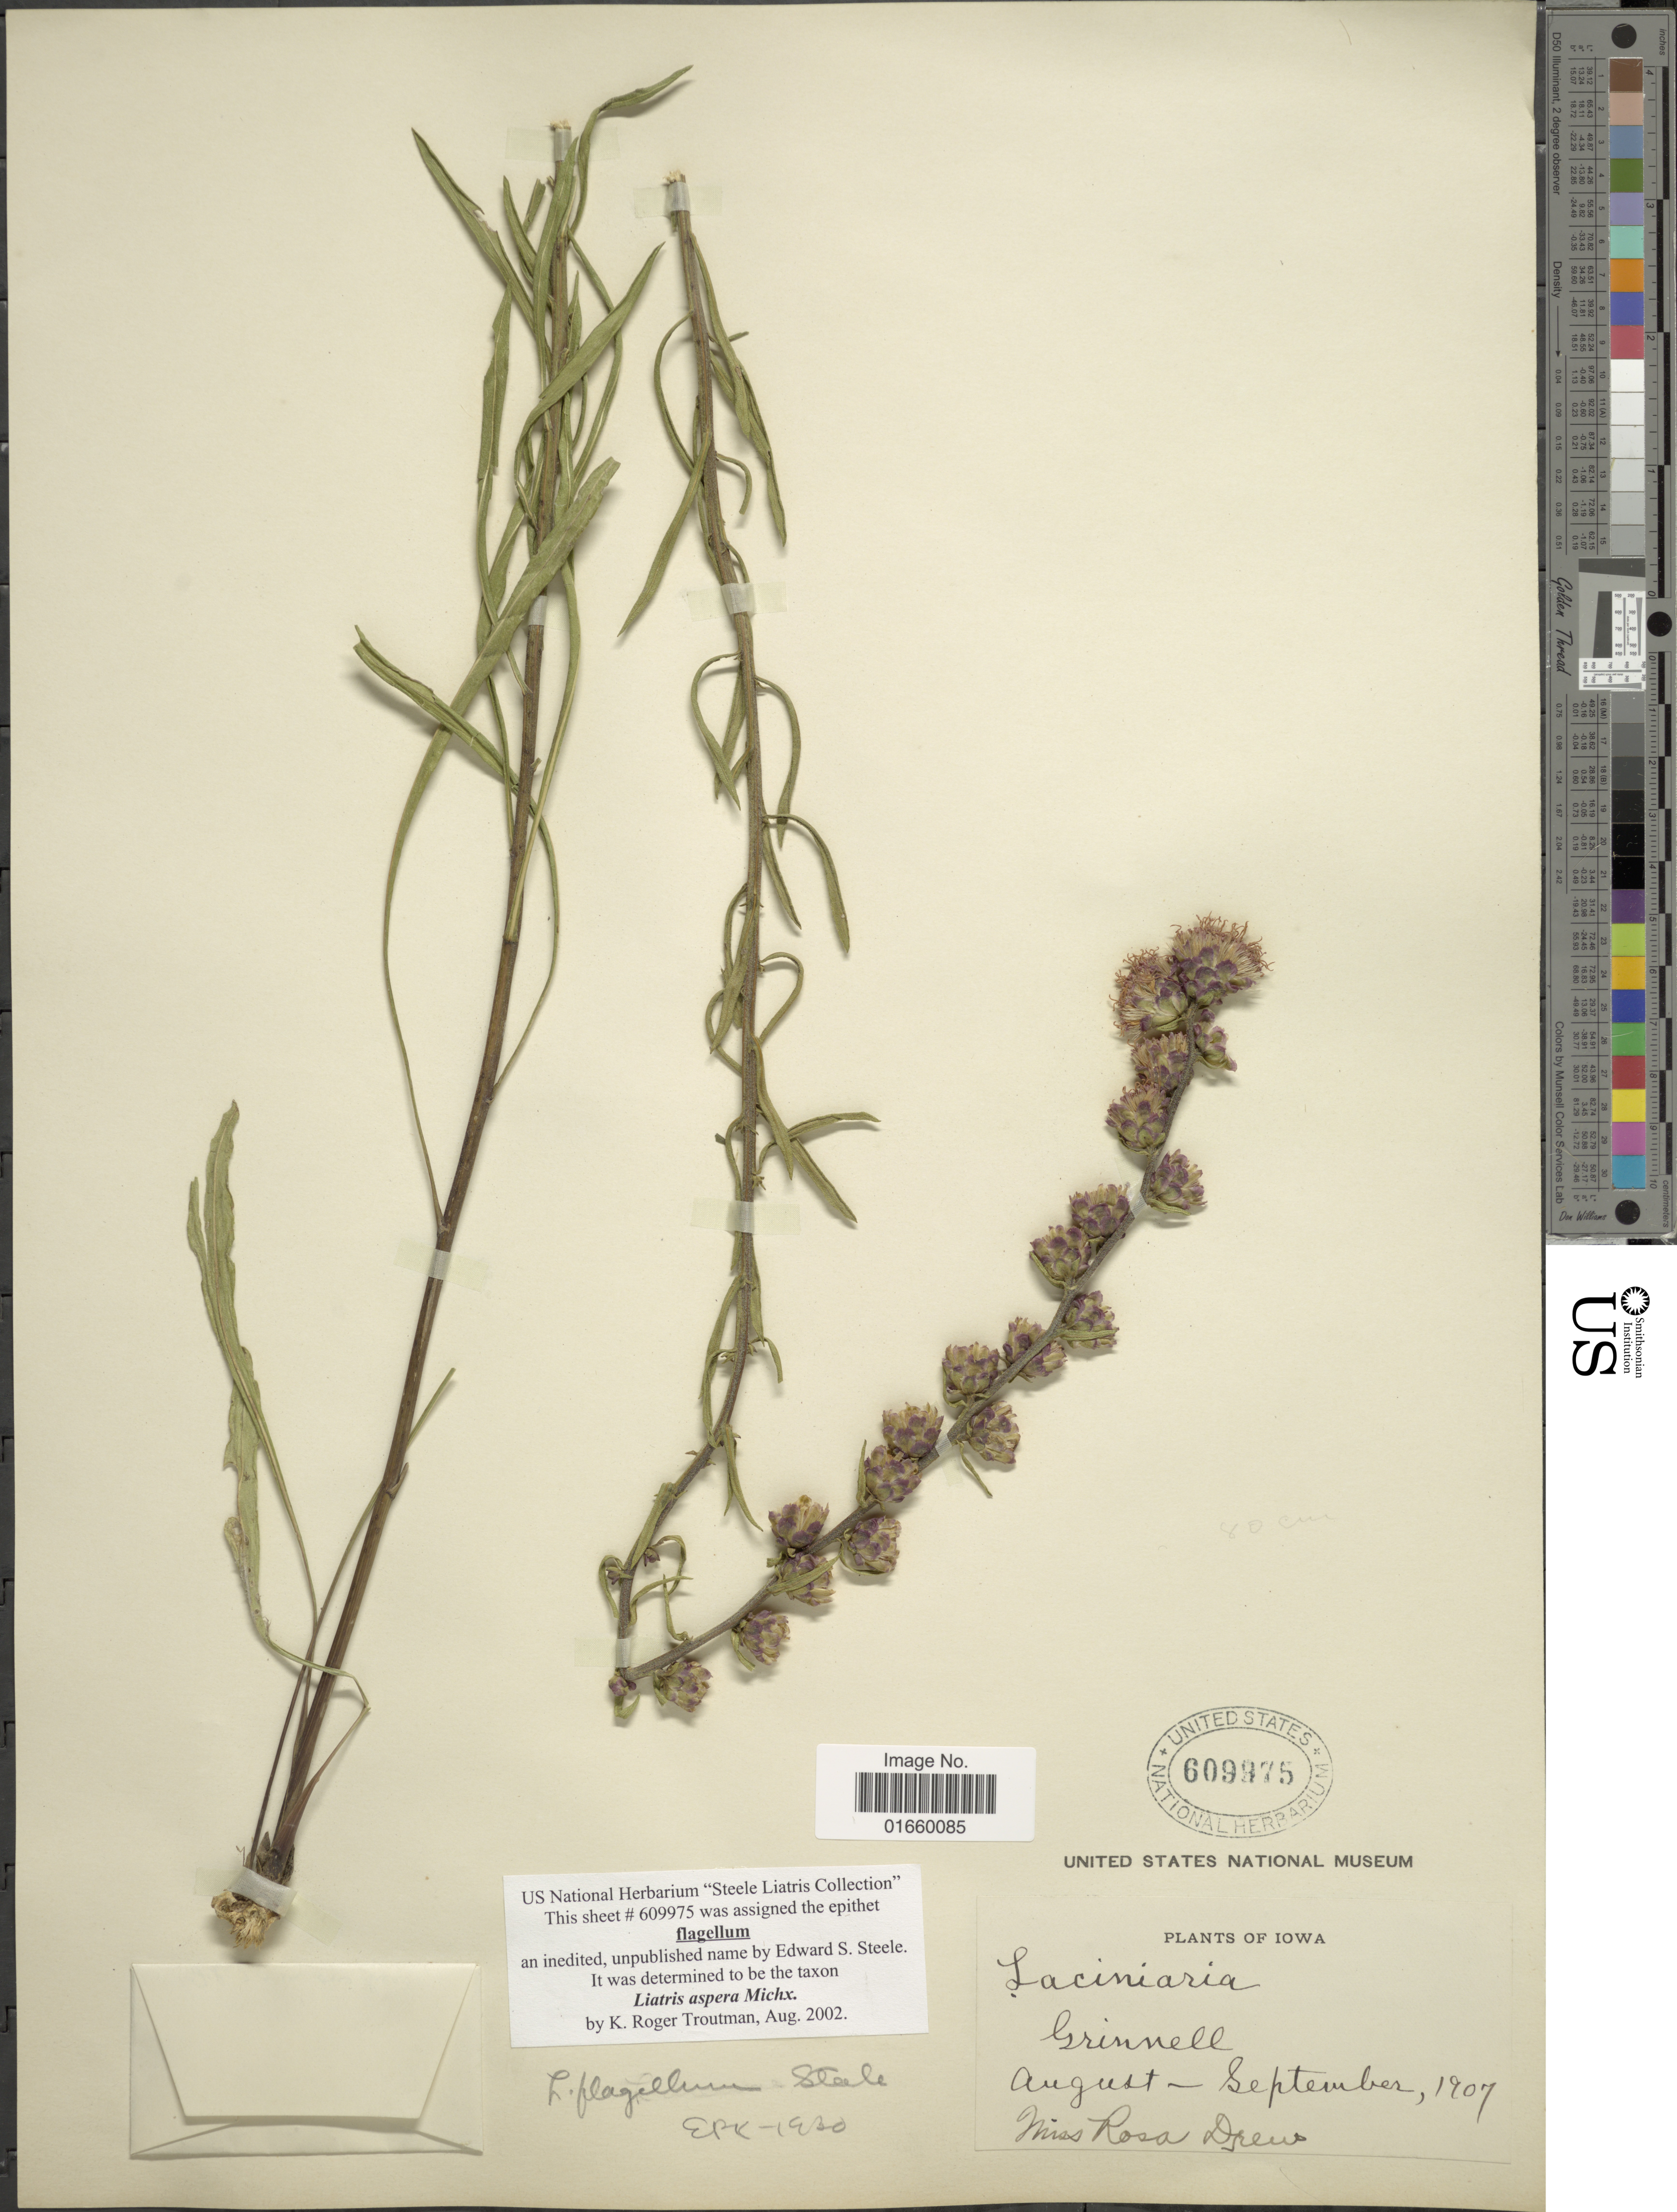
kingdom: Plantae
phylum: Tracheophyta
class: Magnoliopsida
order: Asterales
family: Asteraceae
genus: Liatris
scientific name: Liatris aspera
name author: Michx.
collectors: R. Drew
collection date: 1907-08/1907-09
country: United States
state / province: Iowa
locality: Grinnell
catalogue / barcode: US 609975